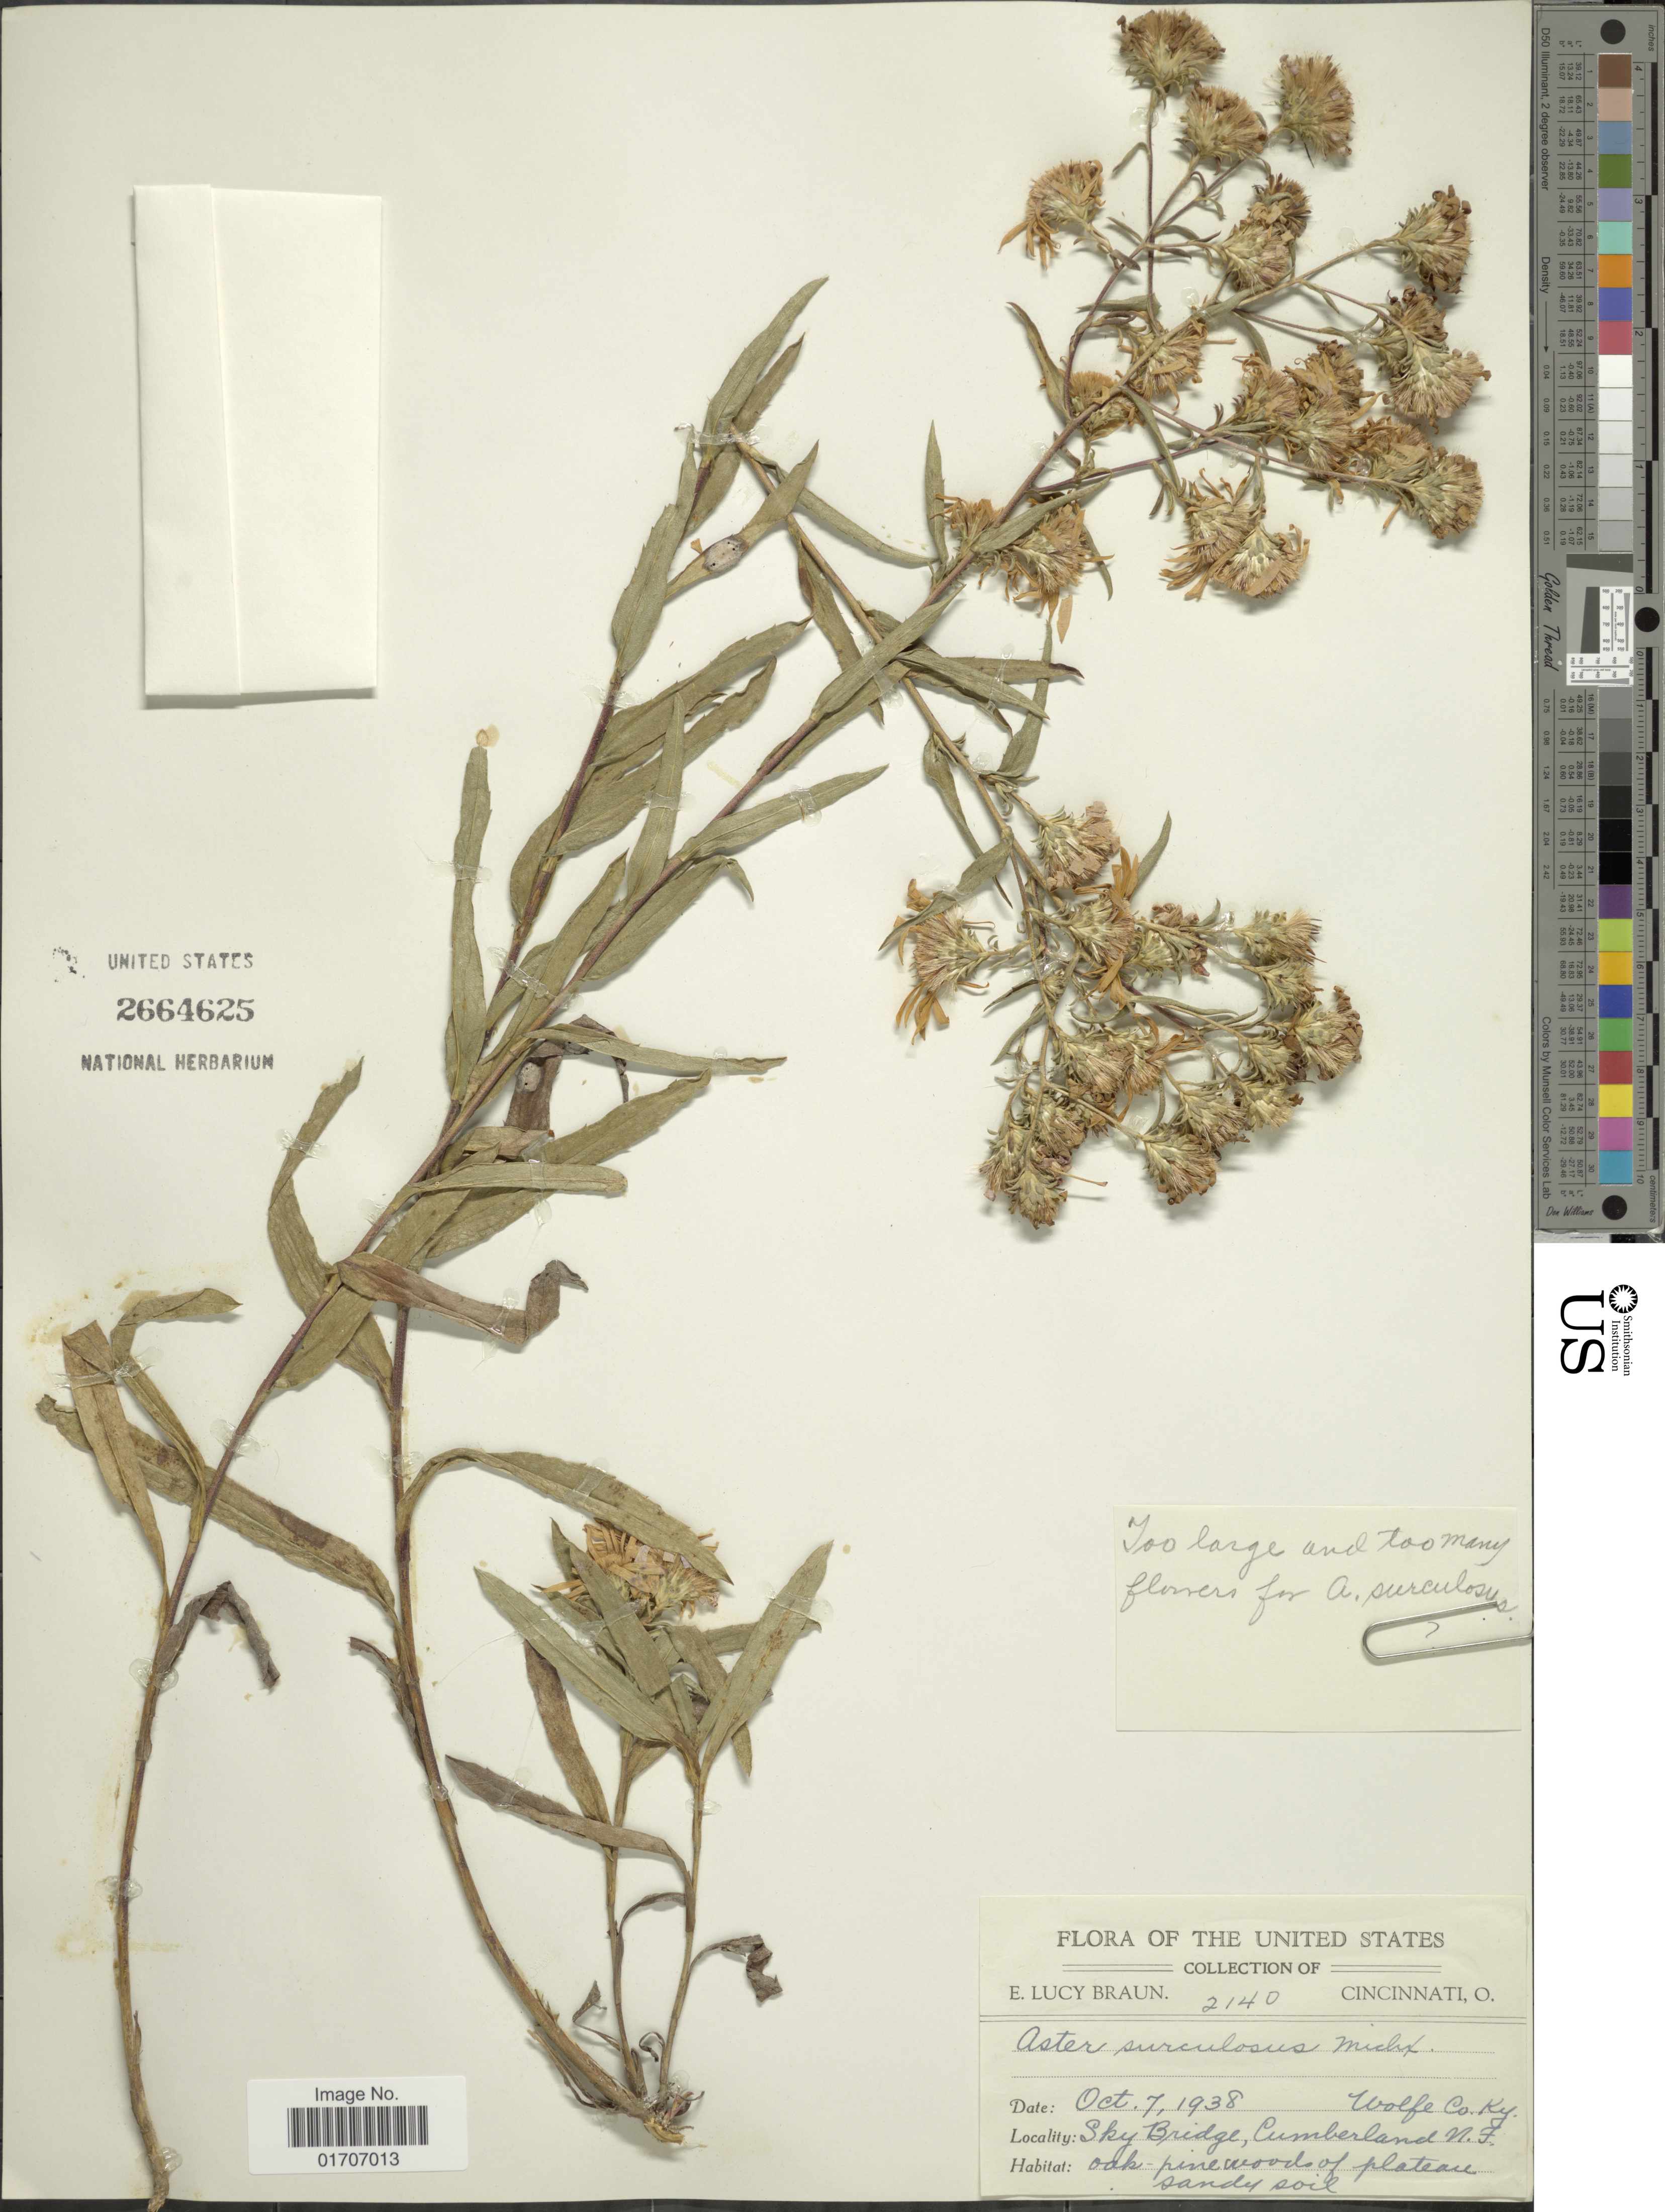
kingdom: Plantae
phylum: Tracheophyta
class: Magnoliopsida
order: Asterales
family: Asteraceae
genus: Eurybia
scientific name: Eurybia surculosa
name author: (Michx.) G.L. Nesom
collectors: E. L. Braun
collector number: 2140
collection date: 1938-10-07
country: United States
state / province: Kentucky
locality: Wolfe Co., Ky. Sky Bridge, Cumberland, N.F.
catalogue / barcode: US 2664625